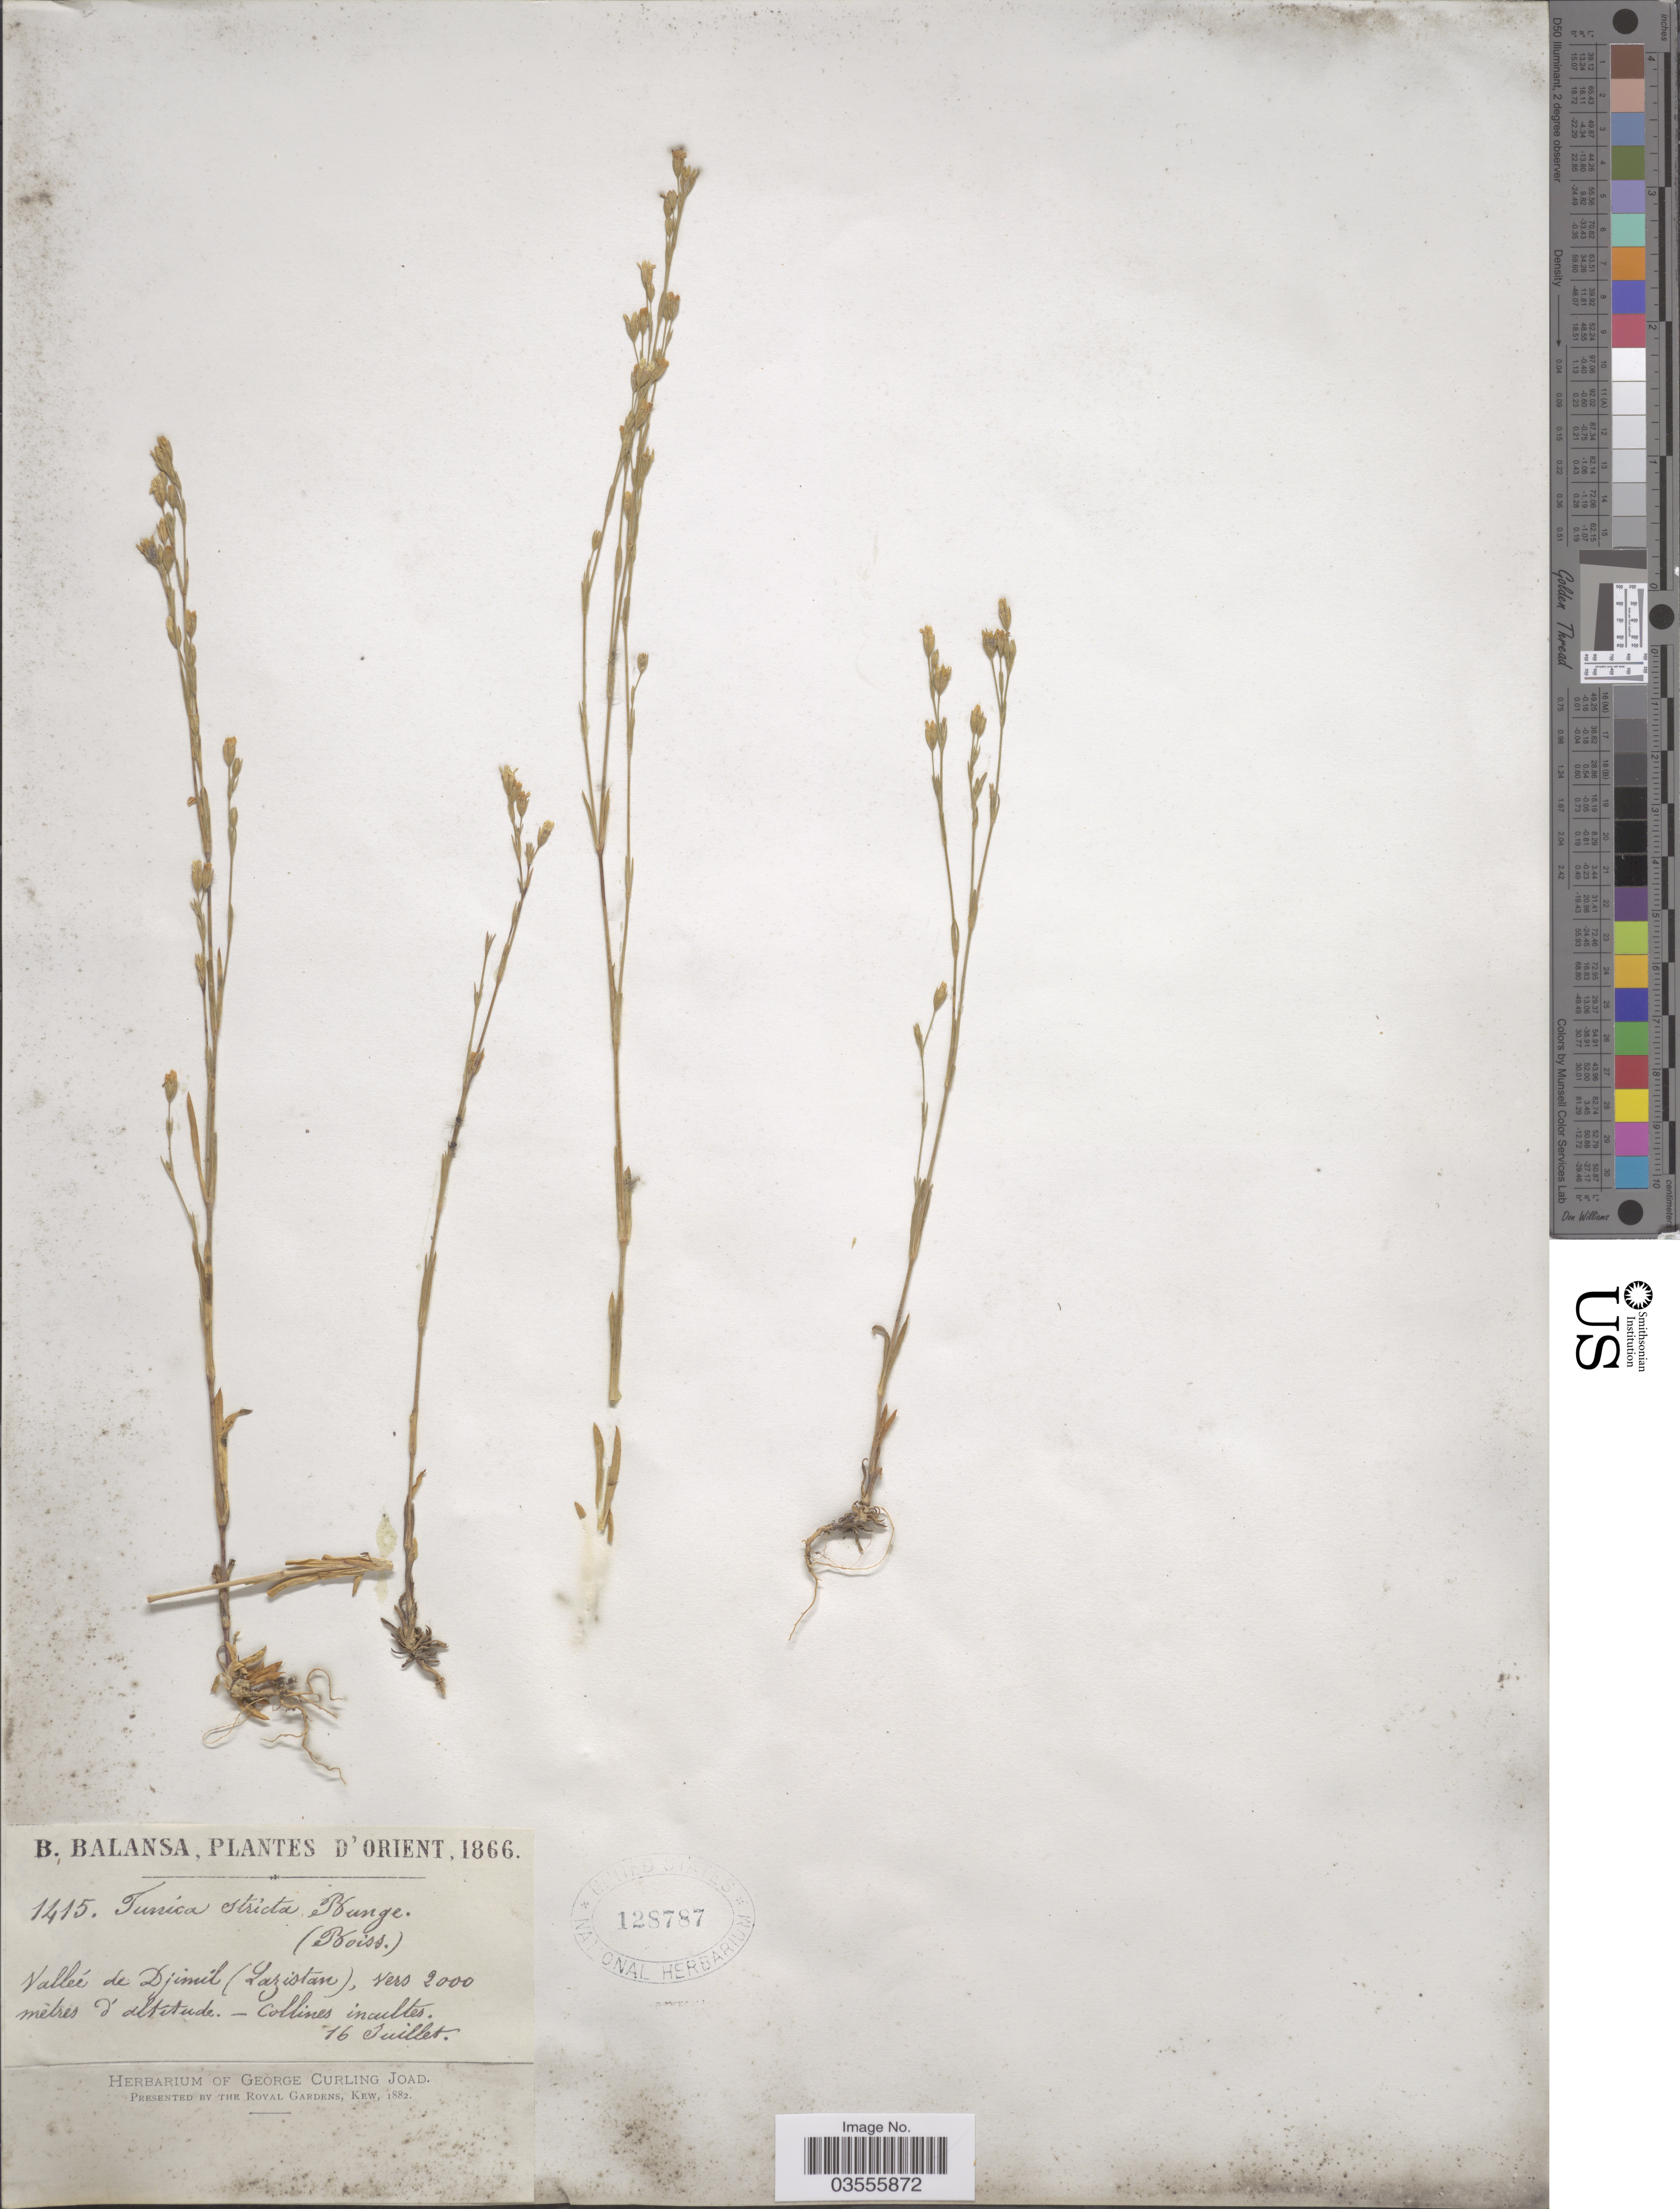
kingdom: Plantae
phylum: Tracheophyta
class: Magnoliopsida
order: Caryophyllales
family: Caryophyllaceae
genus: Dianthus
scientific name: Dianthus recticaulis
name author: Ledeb.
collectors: B. Balansa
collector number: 1415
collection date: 1866-07-16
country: Turkey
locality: Orient. Vallée de Djimil (Lazistan).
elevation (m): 2000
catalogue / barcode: US 128787